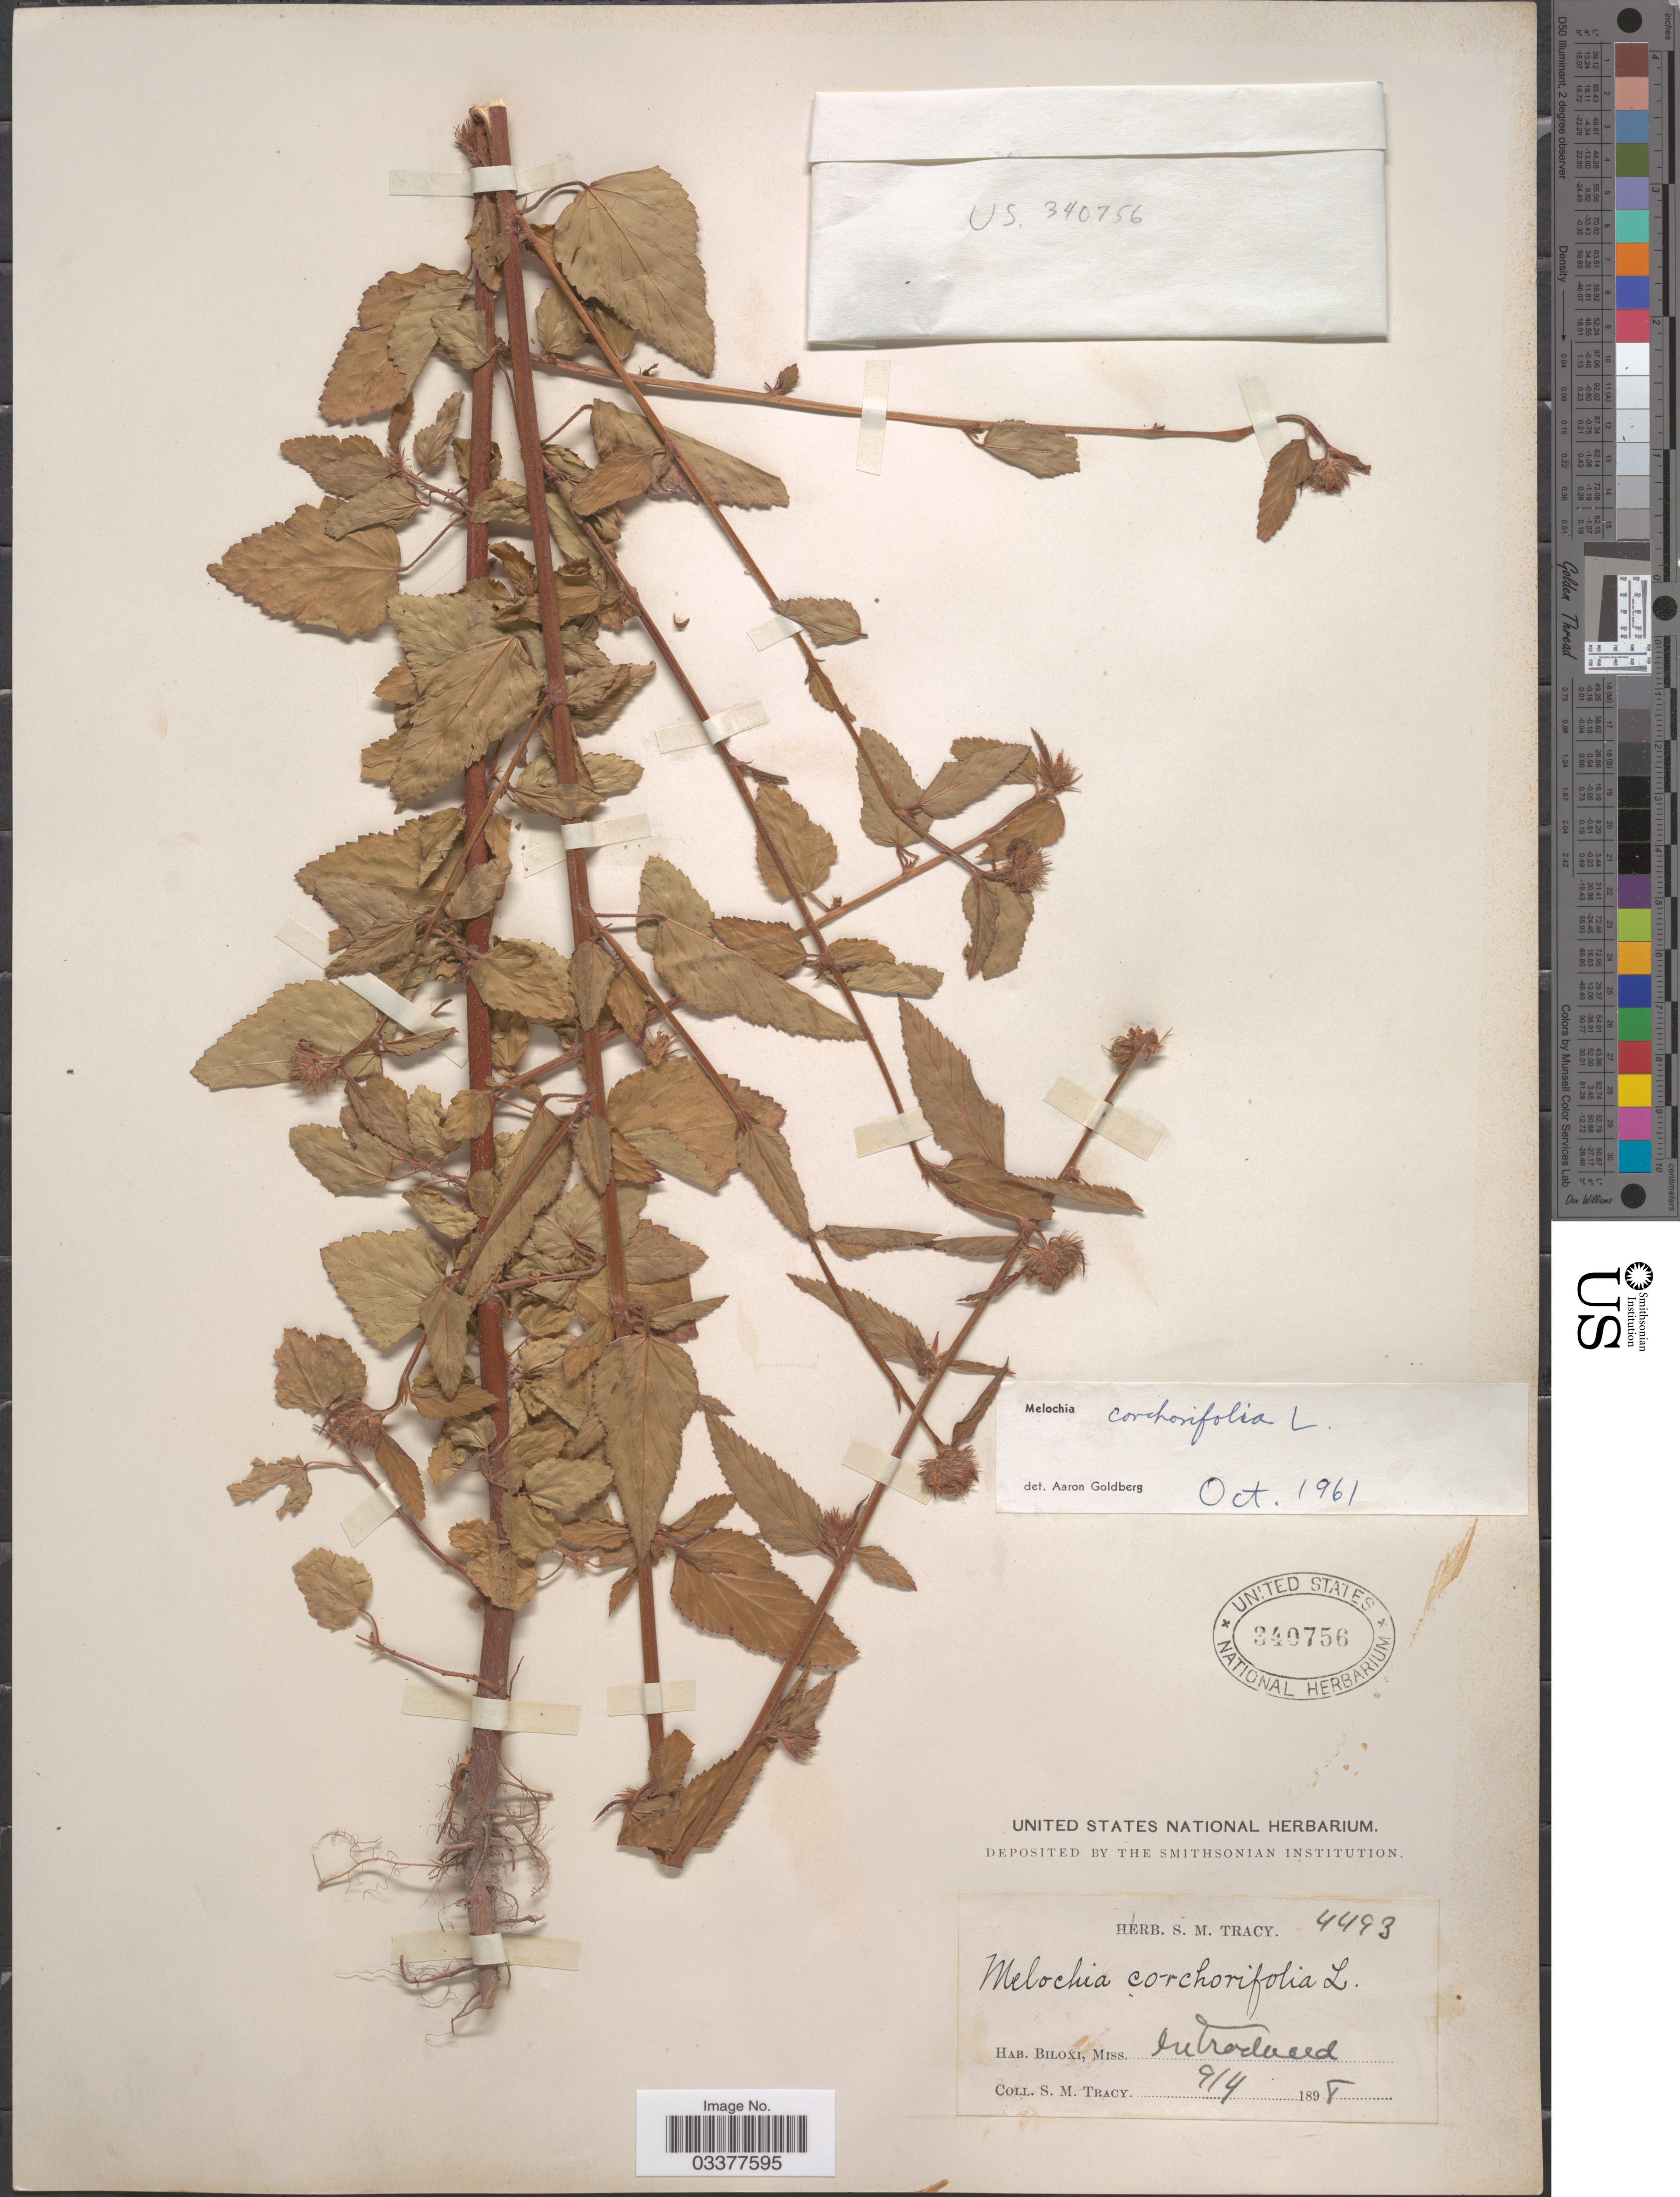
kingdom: Plantae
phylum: Tracheophyta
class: Magnoliopsida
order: Malvales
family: Malvaceae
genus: Melochia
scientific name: Melochia corchorifolia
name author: L.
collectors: S. M. Tracy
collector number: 4493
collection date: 1898-09-04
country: United States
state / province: Mississippi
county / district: Harrison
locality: Biloxi.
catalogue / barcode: US 340756